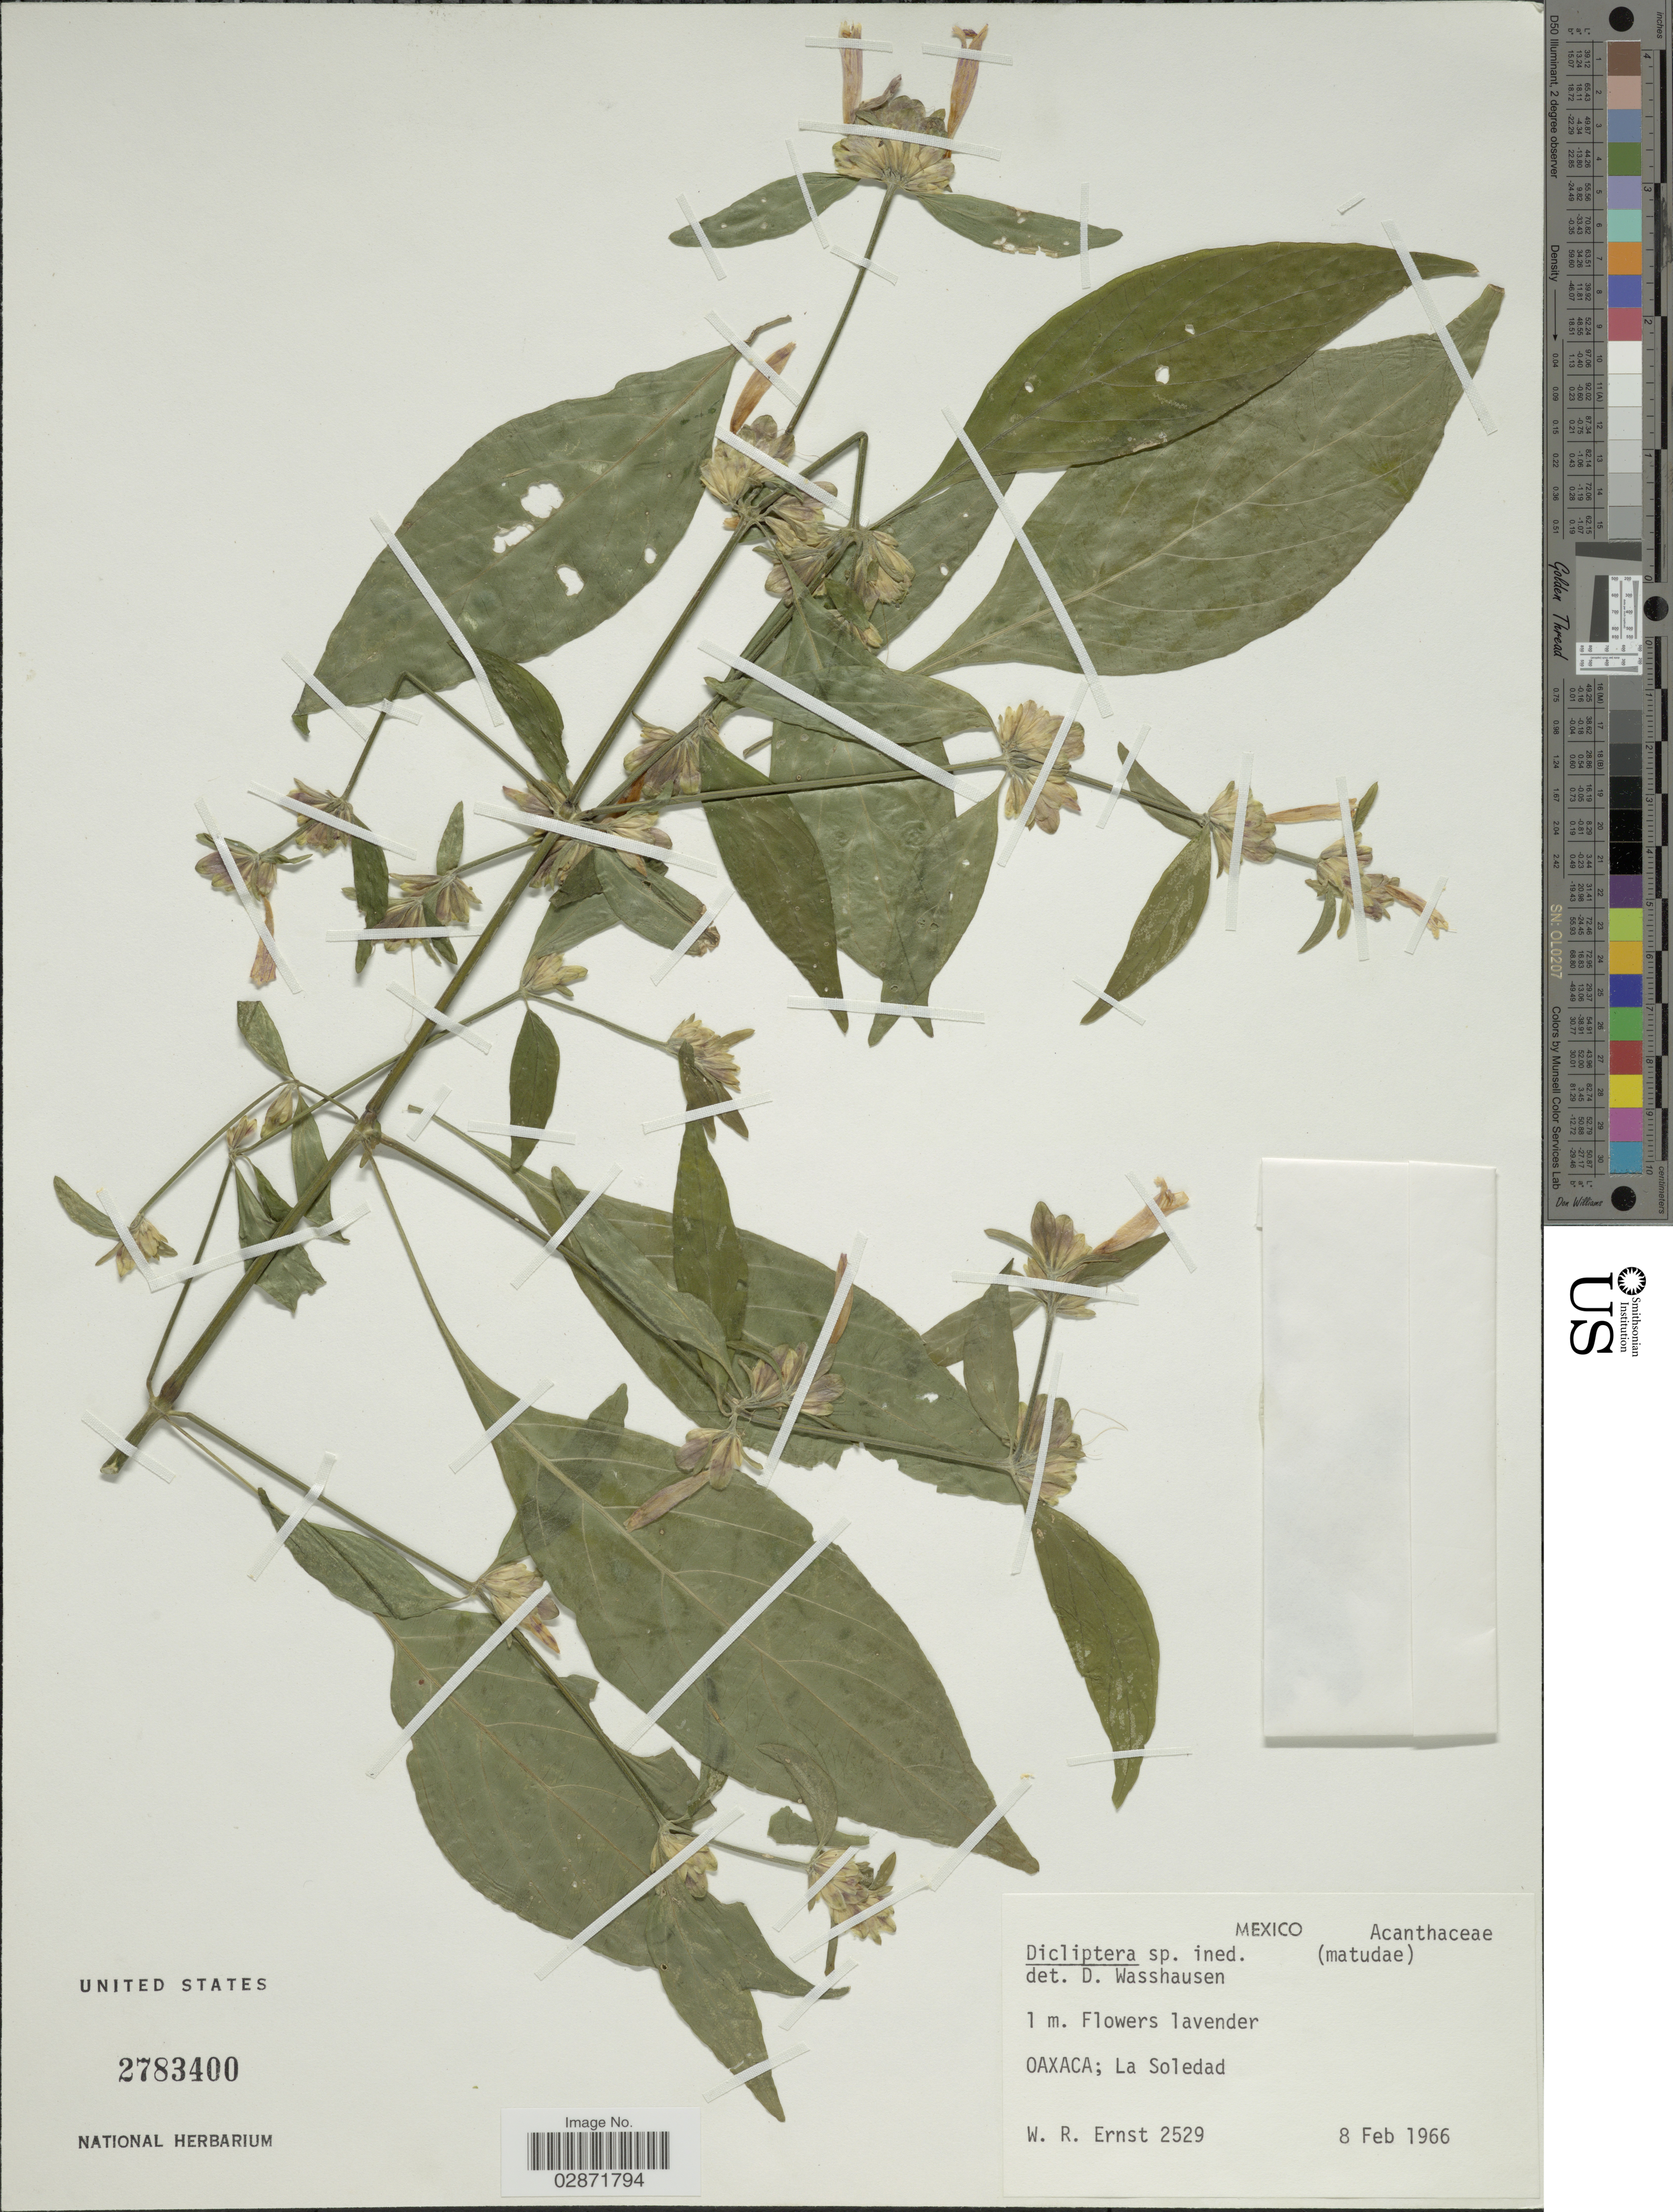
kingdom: Plantae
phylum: Tracheophyta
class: Magnoliopsida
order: Lamiales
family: Acanthaceae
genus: Dicliptera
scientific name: Dicliptera sp.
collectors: W. R. Ernst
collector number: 2529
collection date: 1966-02-08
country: Mexico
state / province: Oaxaca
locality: Oaxaca; La Soledad.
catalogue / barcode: US 2783400